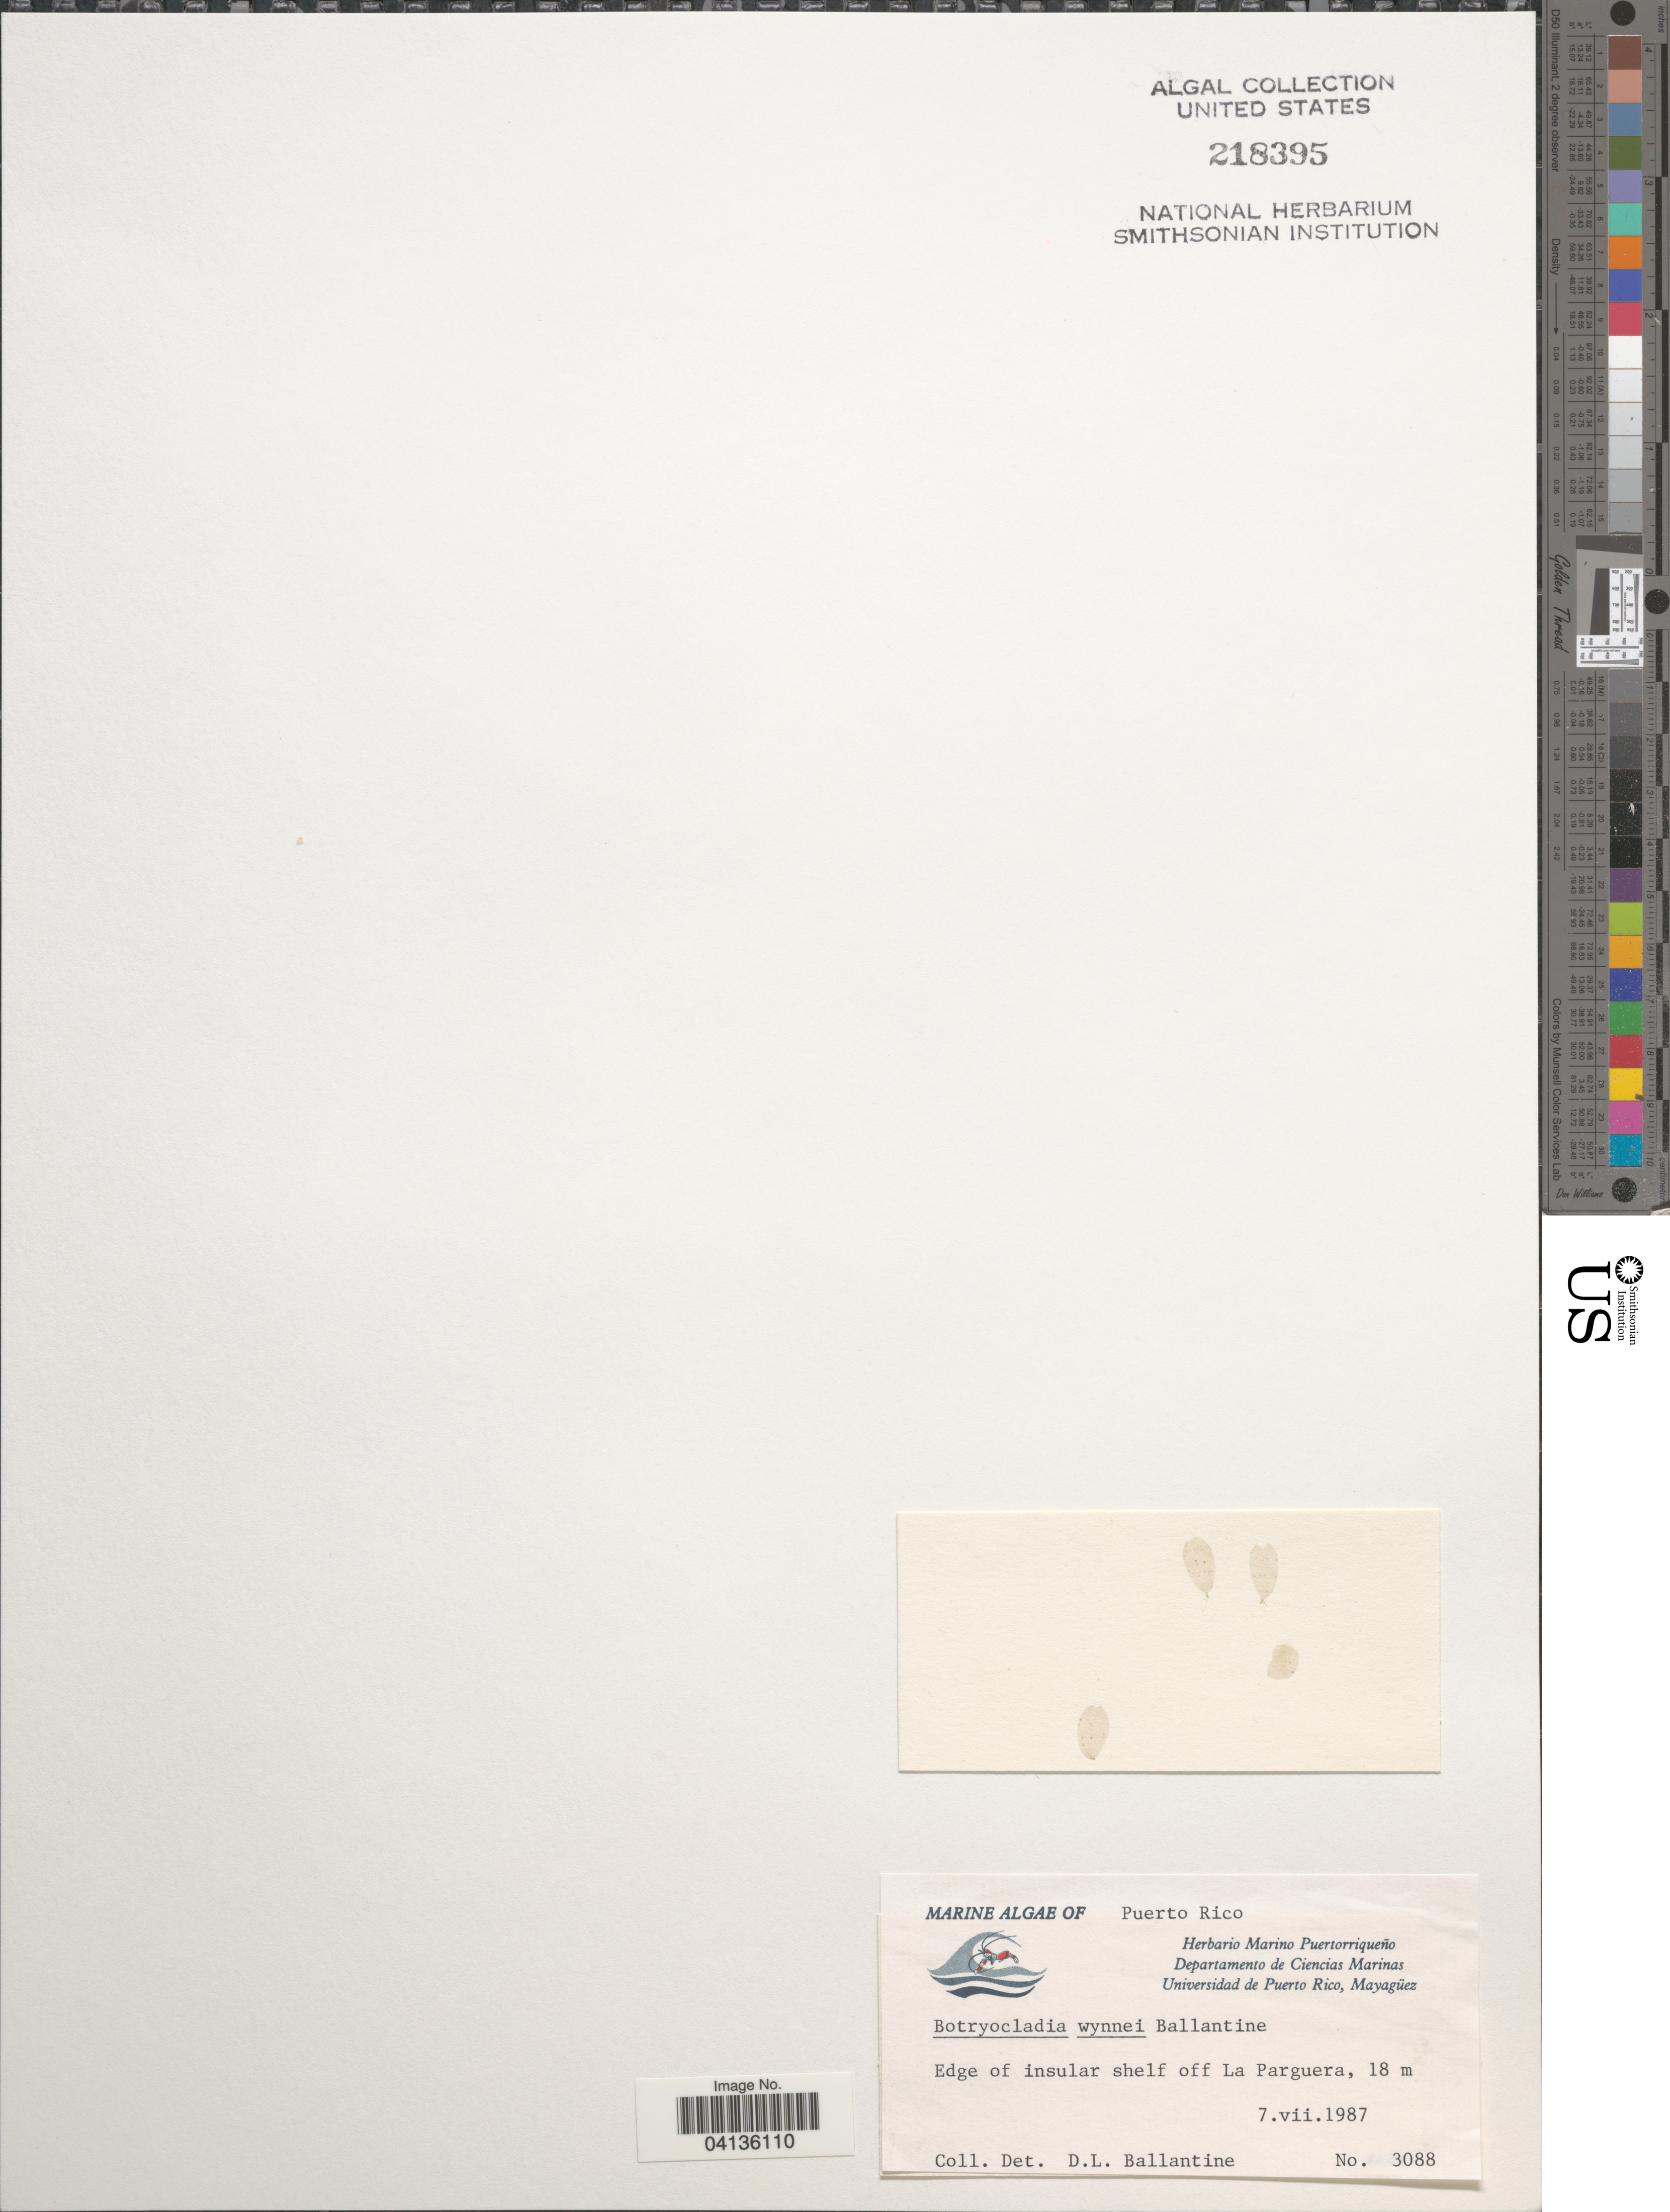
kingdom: Plantae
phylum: Rhodophyta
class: Florideophyceae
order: Rhodymeniales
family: Rhodymeniaceae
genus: Botryocladia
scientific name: Botryocladia wynnei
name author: D.L. Ballant.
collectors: D.L. Ballantine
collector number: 3088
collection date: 1987-07-07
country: Puerto Rico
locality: Edge of insular shelf off La Parguera.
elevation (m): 18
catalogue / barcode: US 218395